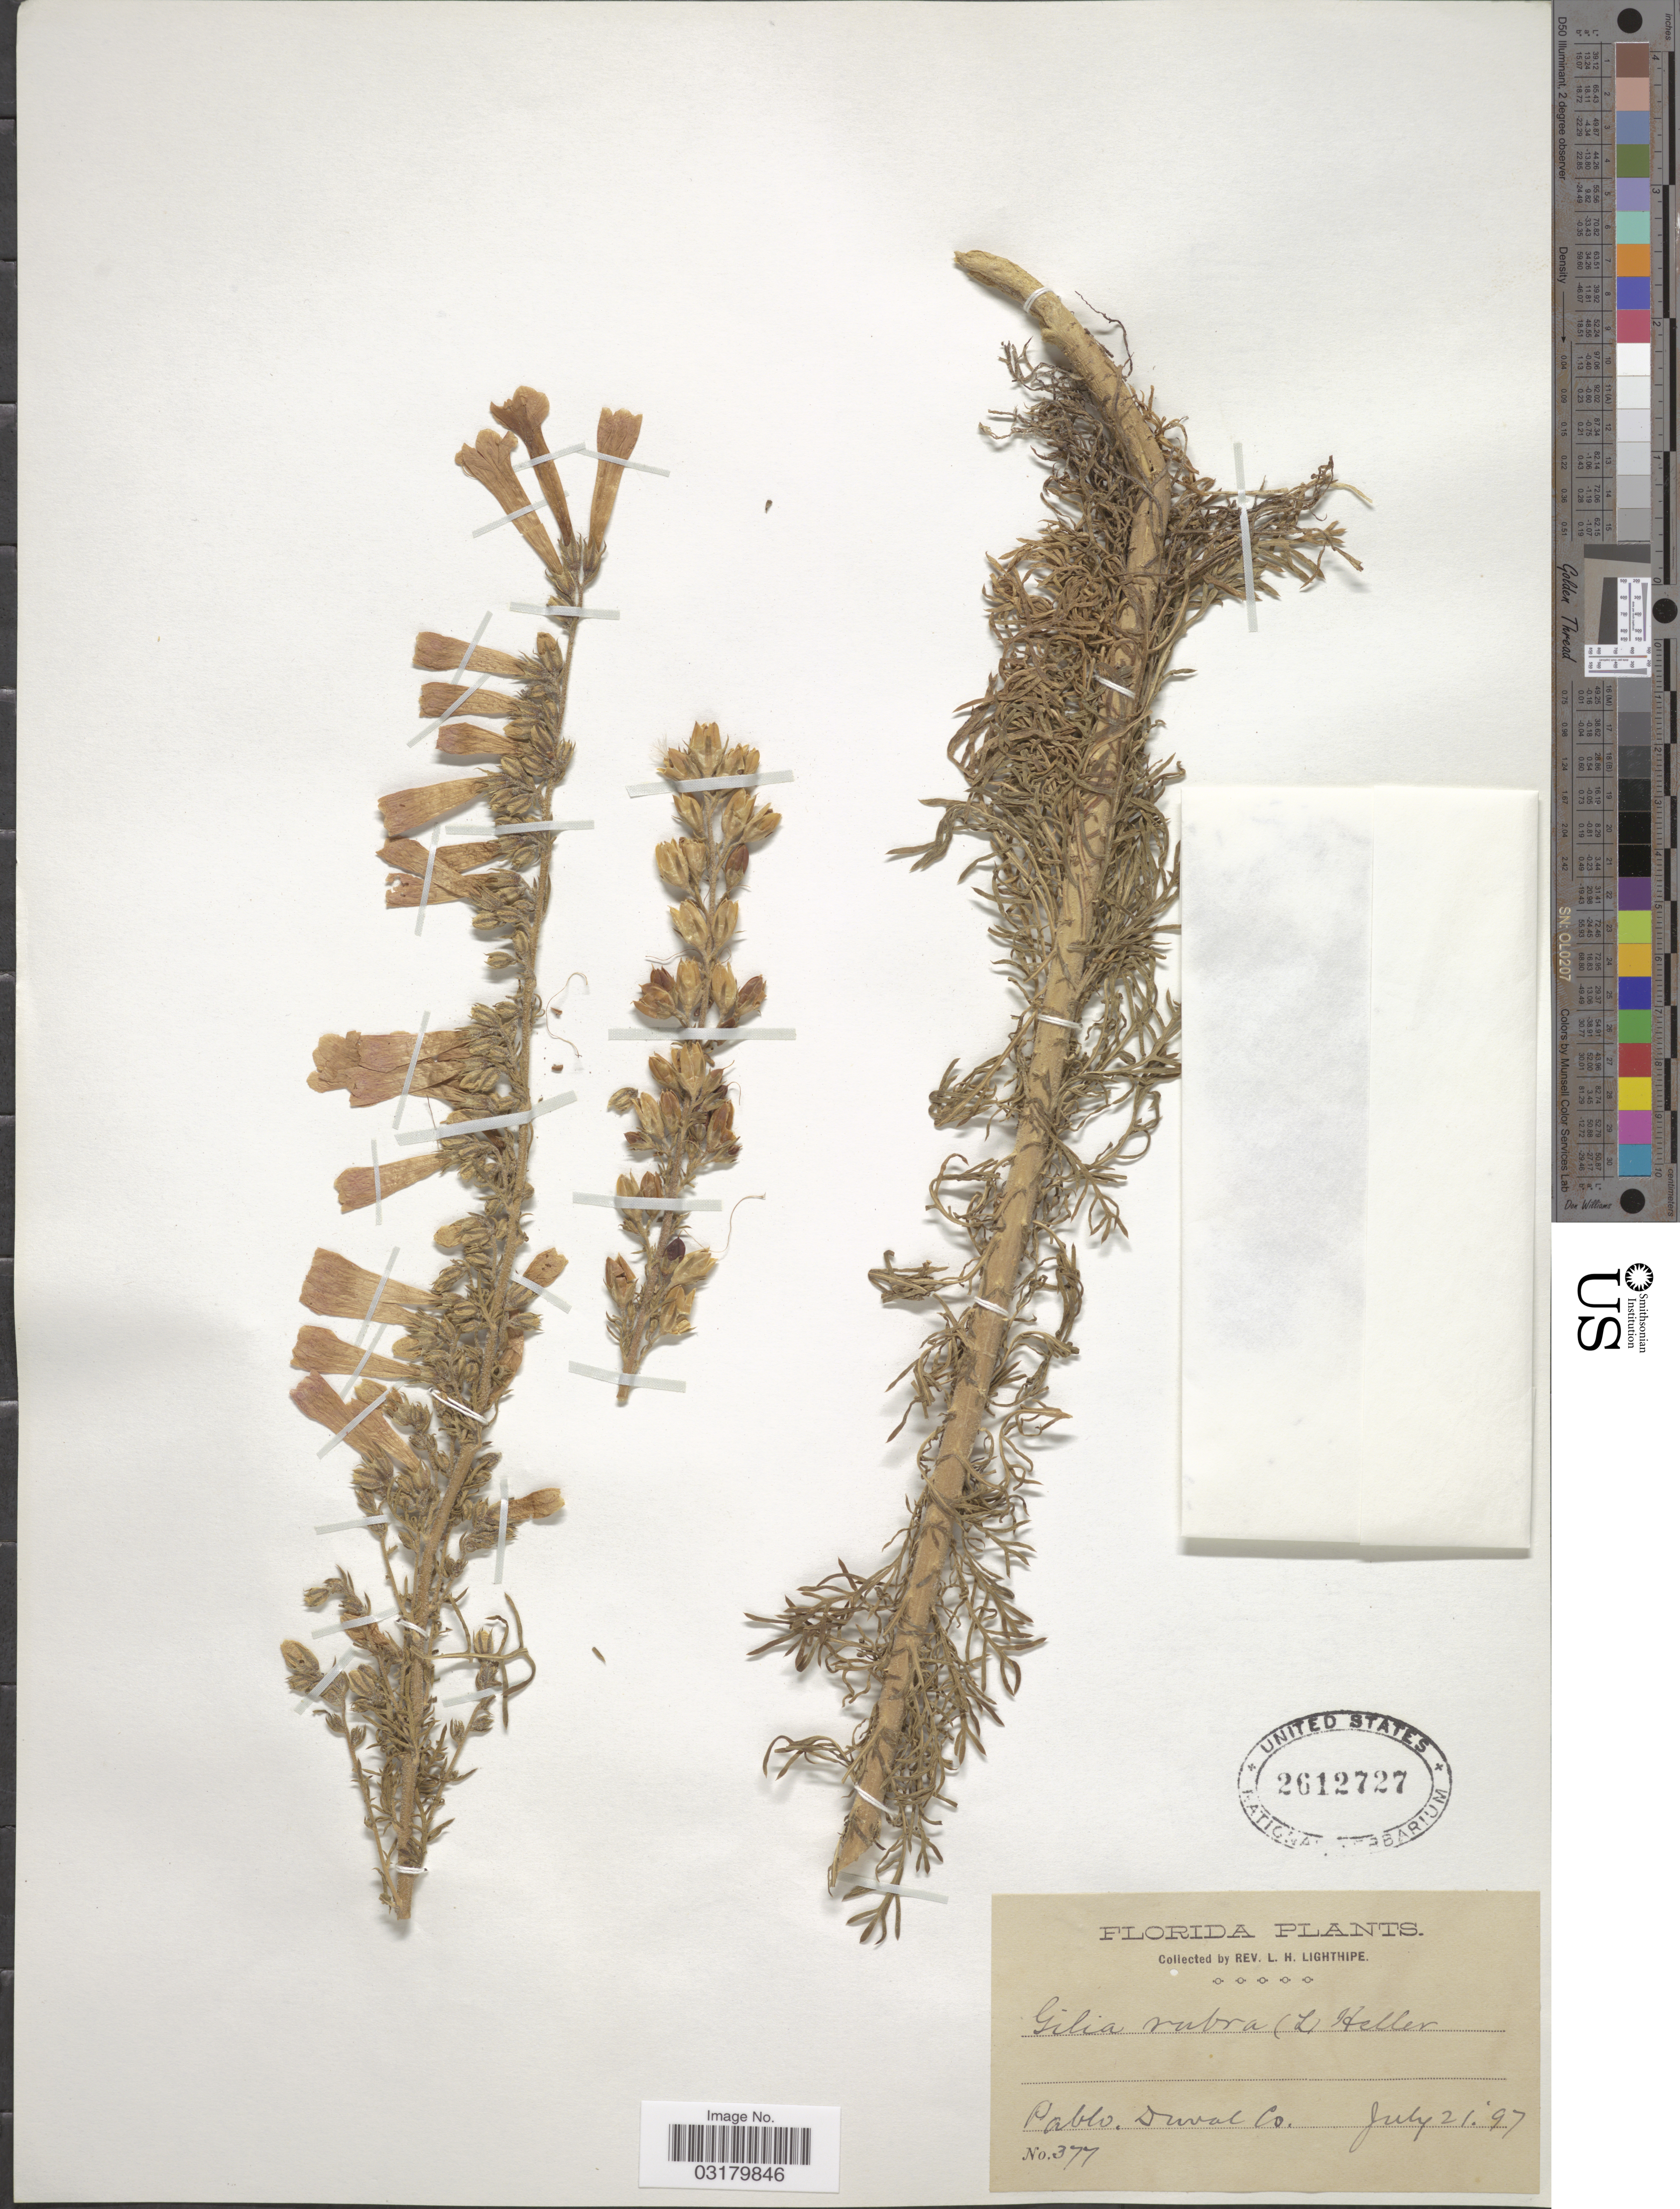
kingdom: Plantae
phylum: Tracheophyta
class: Magnoliopsida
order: Ericales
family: Polemoniaceae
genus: Ipomopsis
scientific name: Ipomopsis rubra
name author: (L.) Wherry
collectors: Rev. L. H. Lighthipe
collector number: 377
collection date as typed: Transcribed d/m/y: 21/7/97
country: United States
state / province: Florida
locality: Pablo, Duval Co.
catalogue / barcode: US 2612727